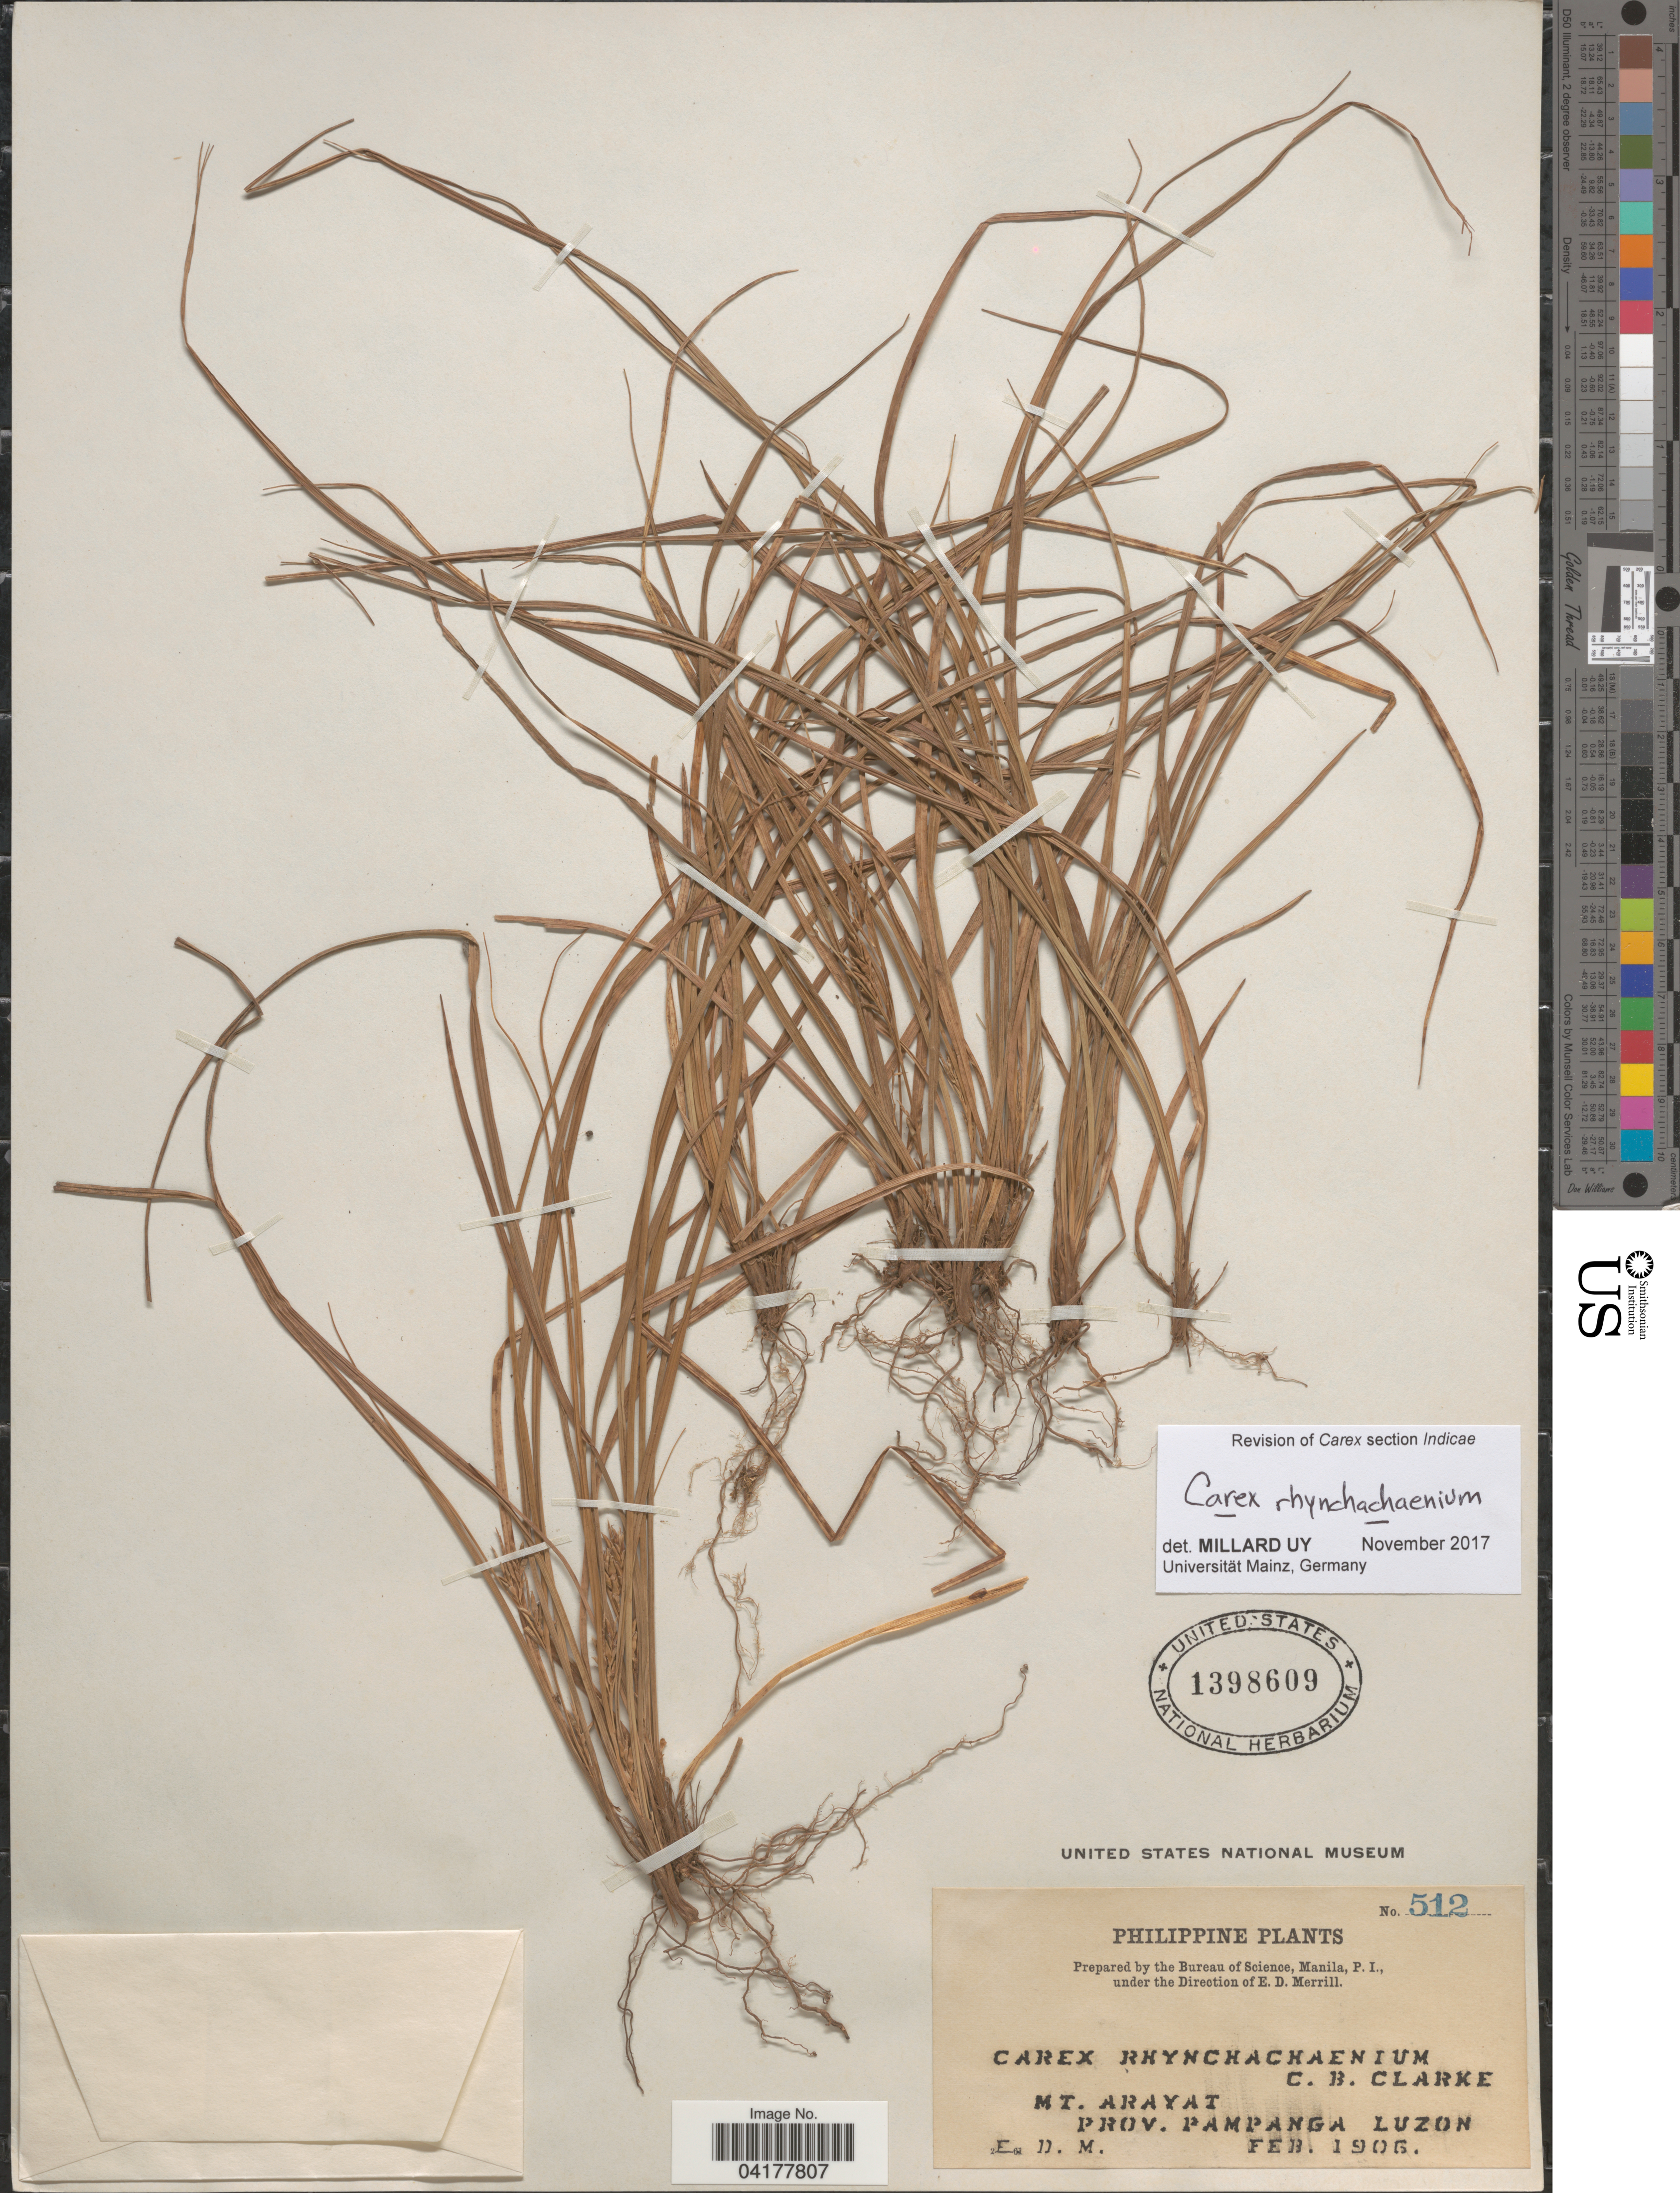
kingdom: Plantae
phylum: Tracheophyta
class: Liliopsida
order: Poales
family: Cyperaceae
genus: Carex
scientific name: Carex rhynchachenium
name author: C.B. Clarke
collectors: E. D. Merrill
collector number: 512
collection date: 1906-02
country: Philippines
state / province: Central Luzon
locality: Mt. Arayat. Prov. Pampanga. Luzon.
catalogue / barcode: US 1398609